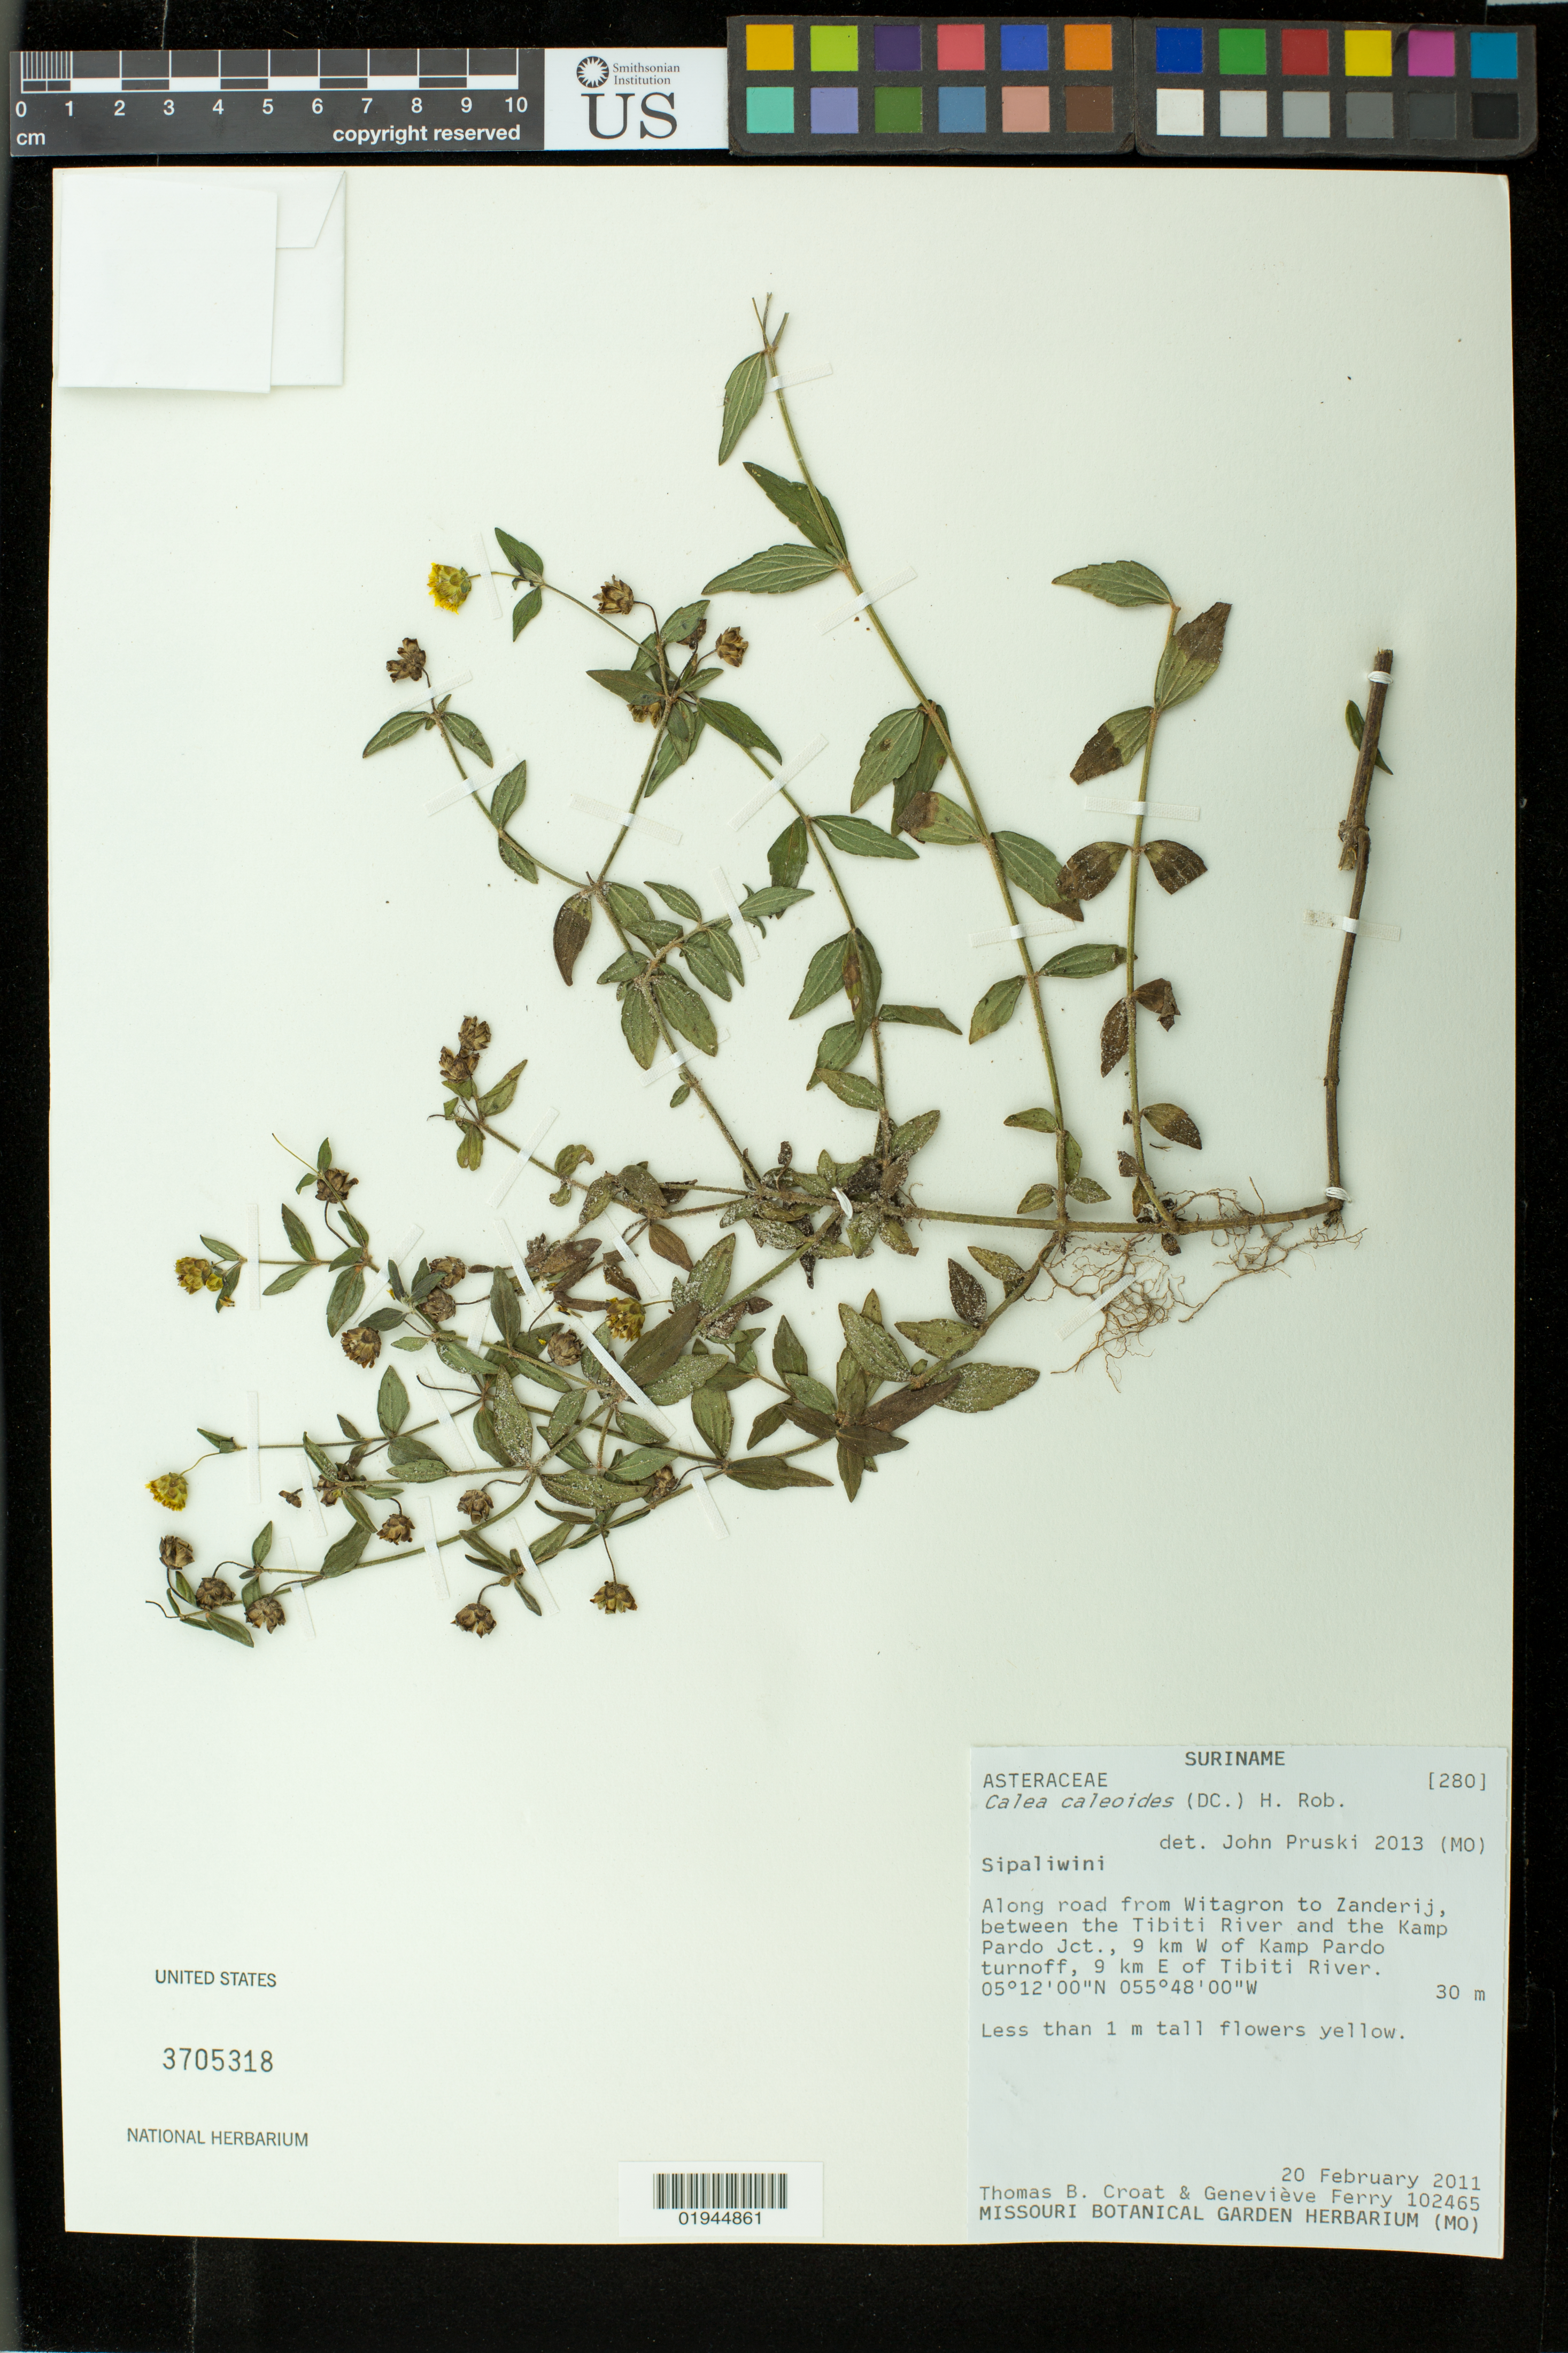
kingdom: Plantae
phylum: Tracheophyta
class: Magnoliopsida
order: Asterales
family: Asteraceae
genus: Calea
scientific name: Calea caleoides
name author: (DC.) H. Rob.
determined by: Pruski, J. F.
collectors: T. B. Croat & G. Ferry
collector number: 102465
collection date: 2011-02-20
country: Suriname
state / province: Sipaliwini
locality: Along road from Witagron to Zanderij, between the Tibiti River and the Kamp Pardo Jct., 9 km W of Kamp Pardo turnoff, 9 km E of Tibiti River.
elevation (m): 30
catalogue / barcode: US 3705318